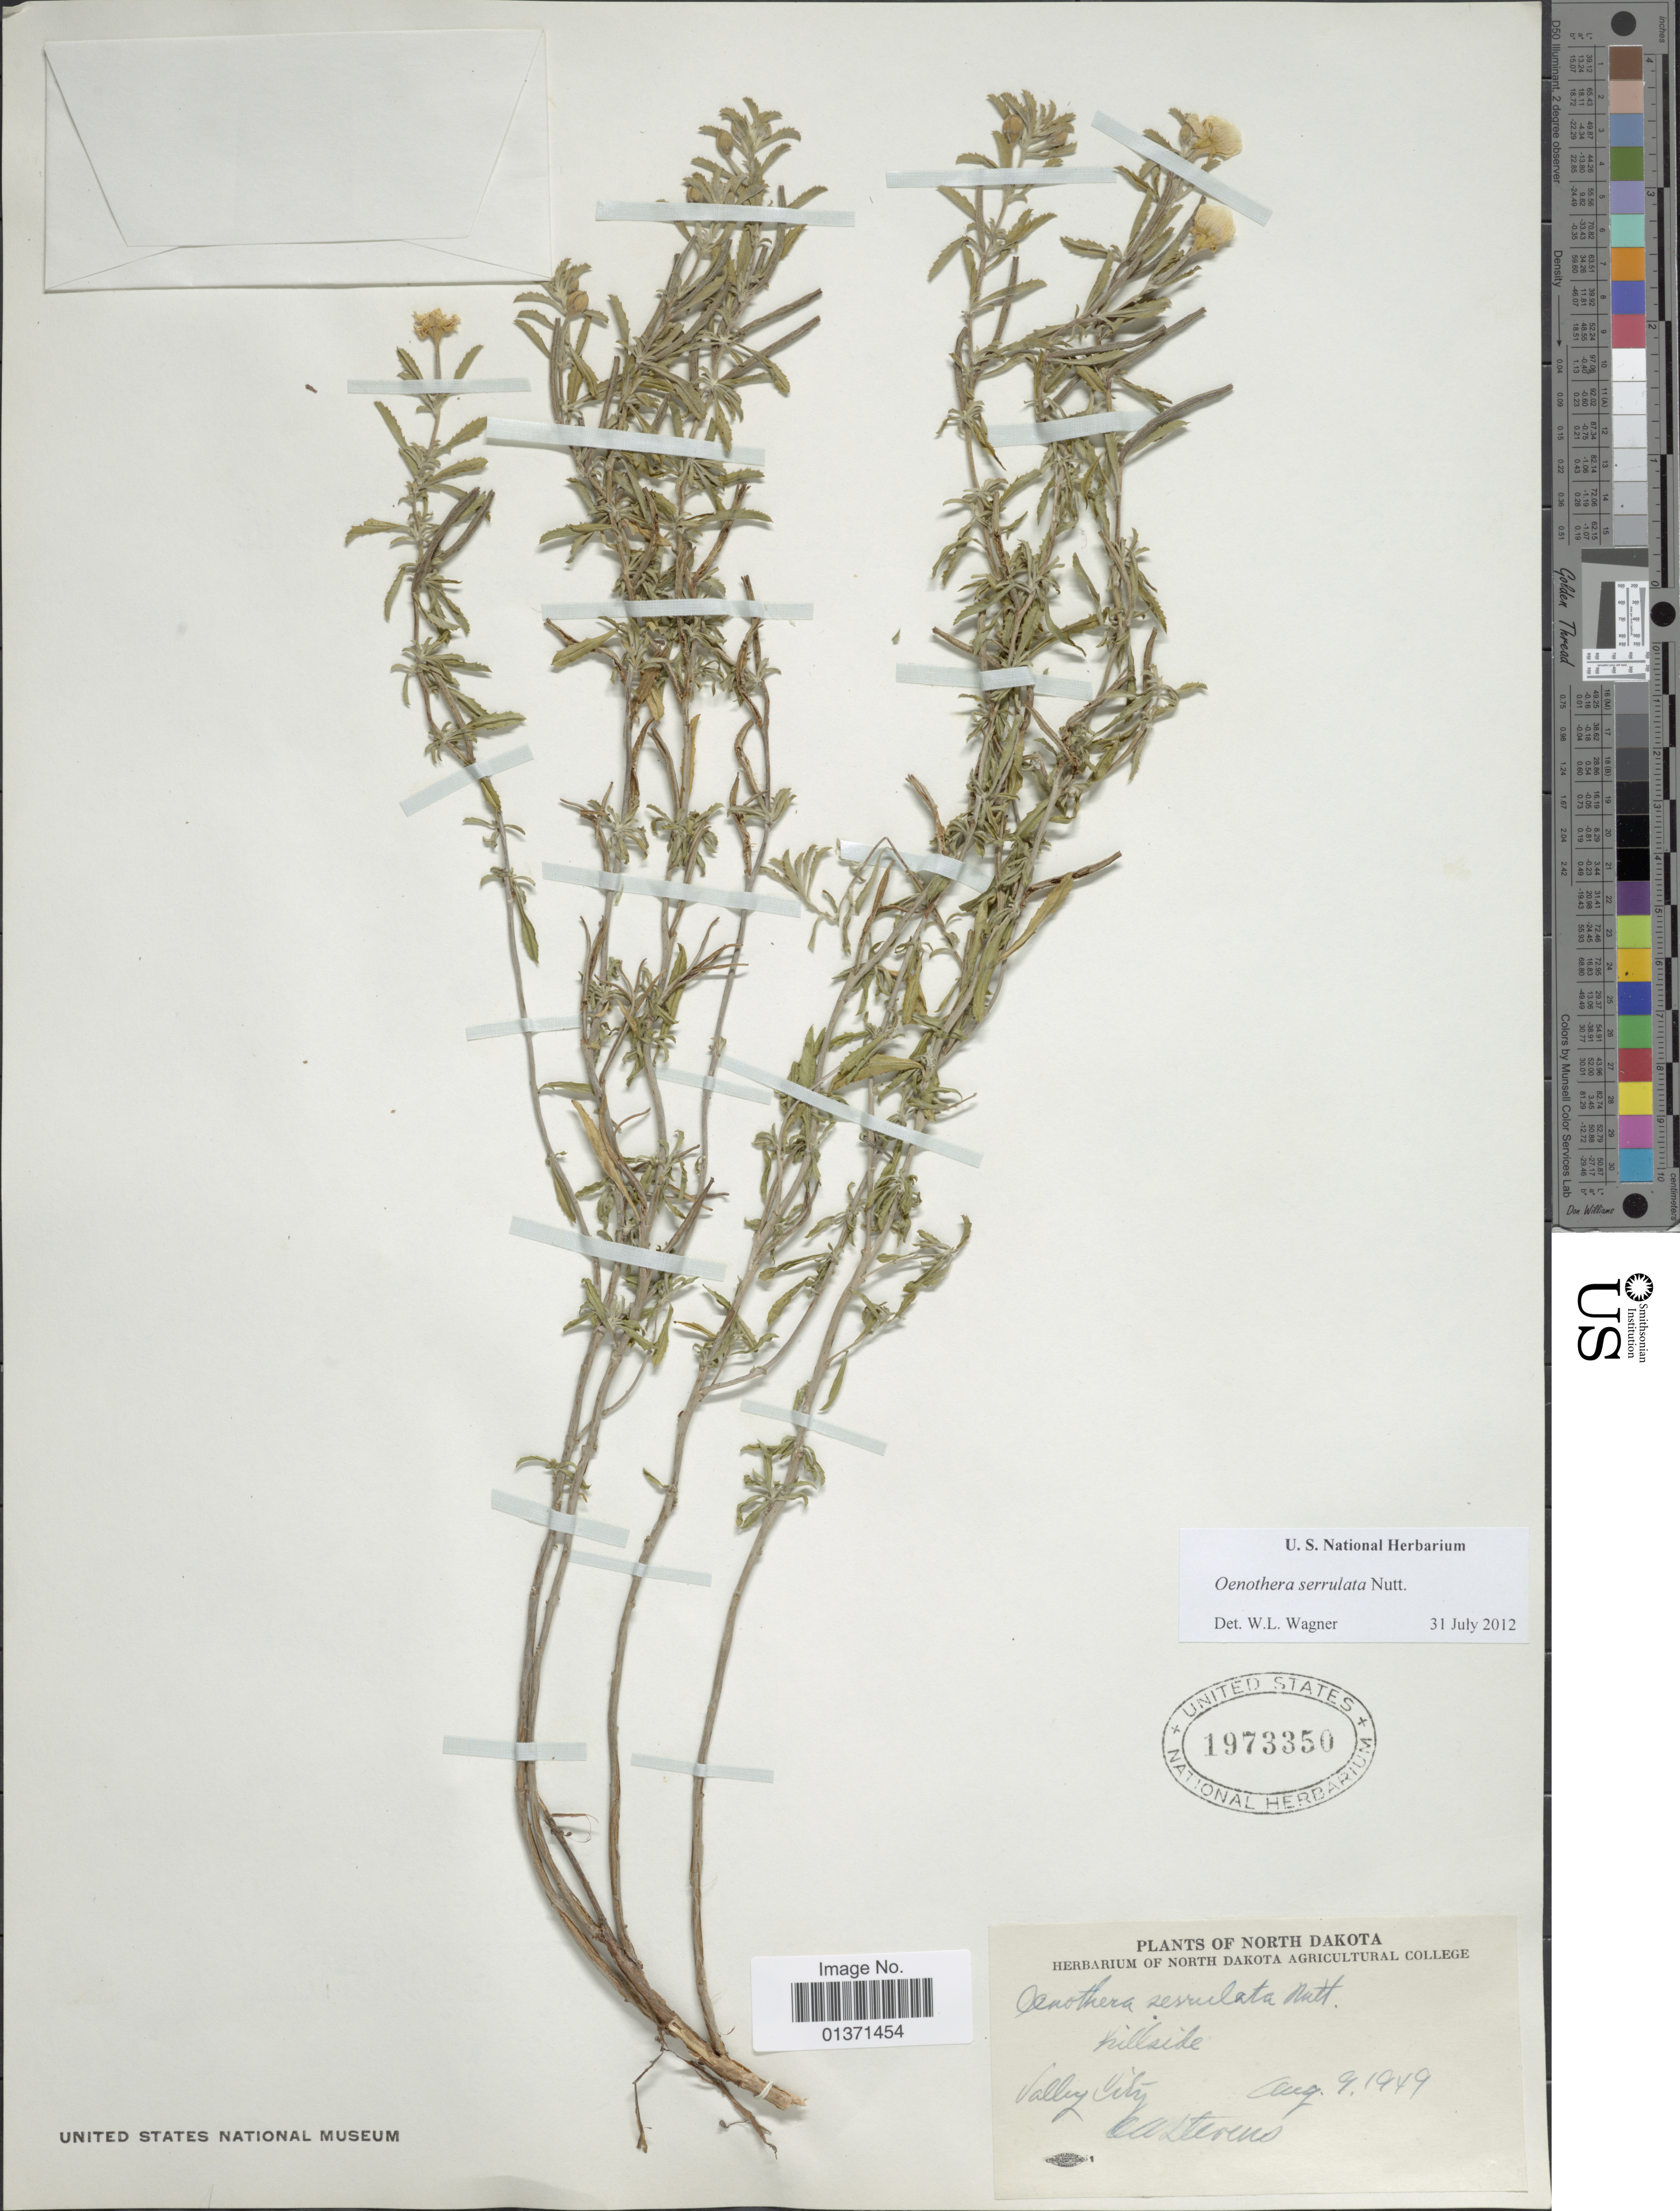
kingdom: Plantae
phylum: Tracheophyta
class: Magnoliopsida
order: Myrtales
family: Onagraceae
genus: Oenothera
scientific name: Oenothera serrulata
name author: Nutt.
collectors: C. Stevens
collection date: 1949-08-09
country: United States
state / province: North Dakota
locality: Hillside, Valley City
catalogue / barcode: US 1973350